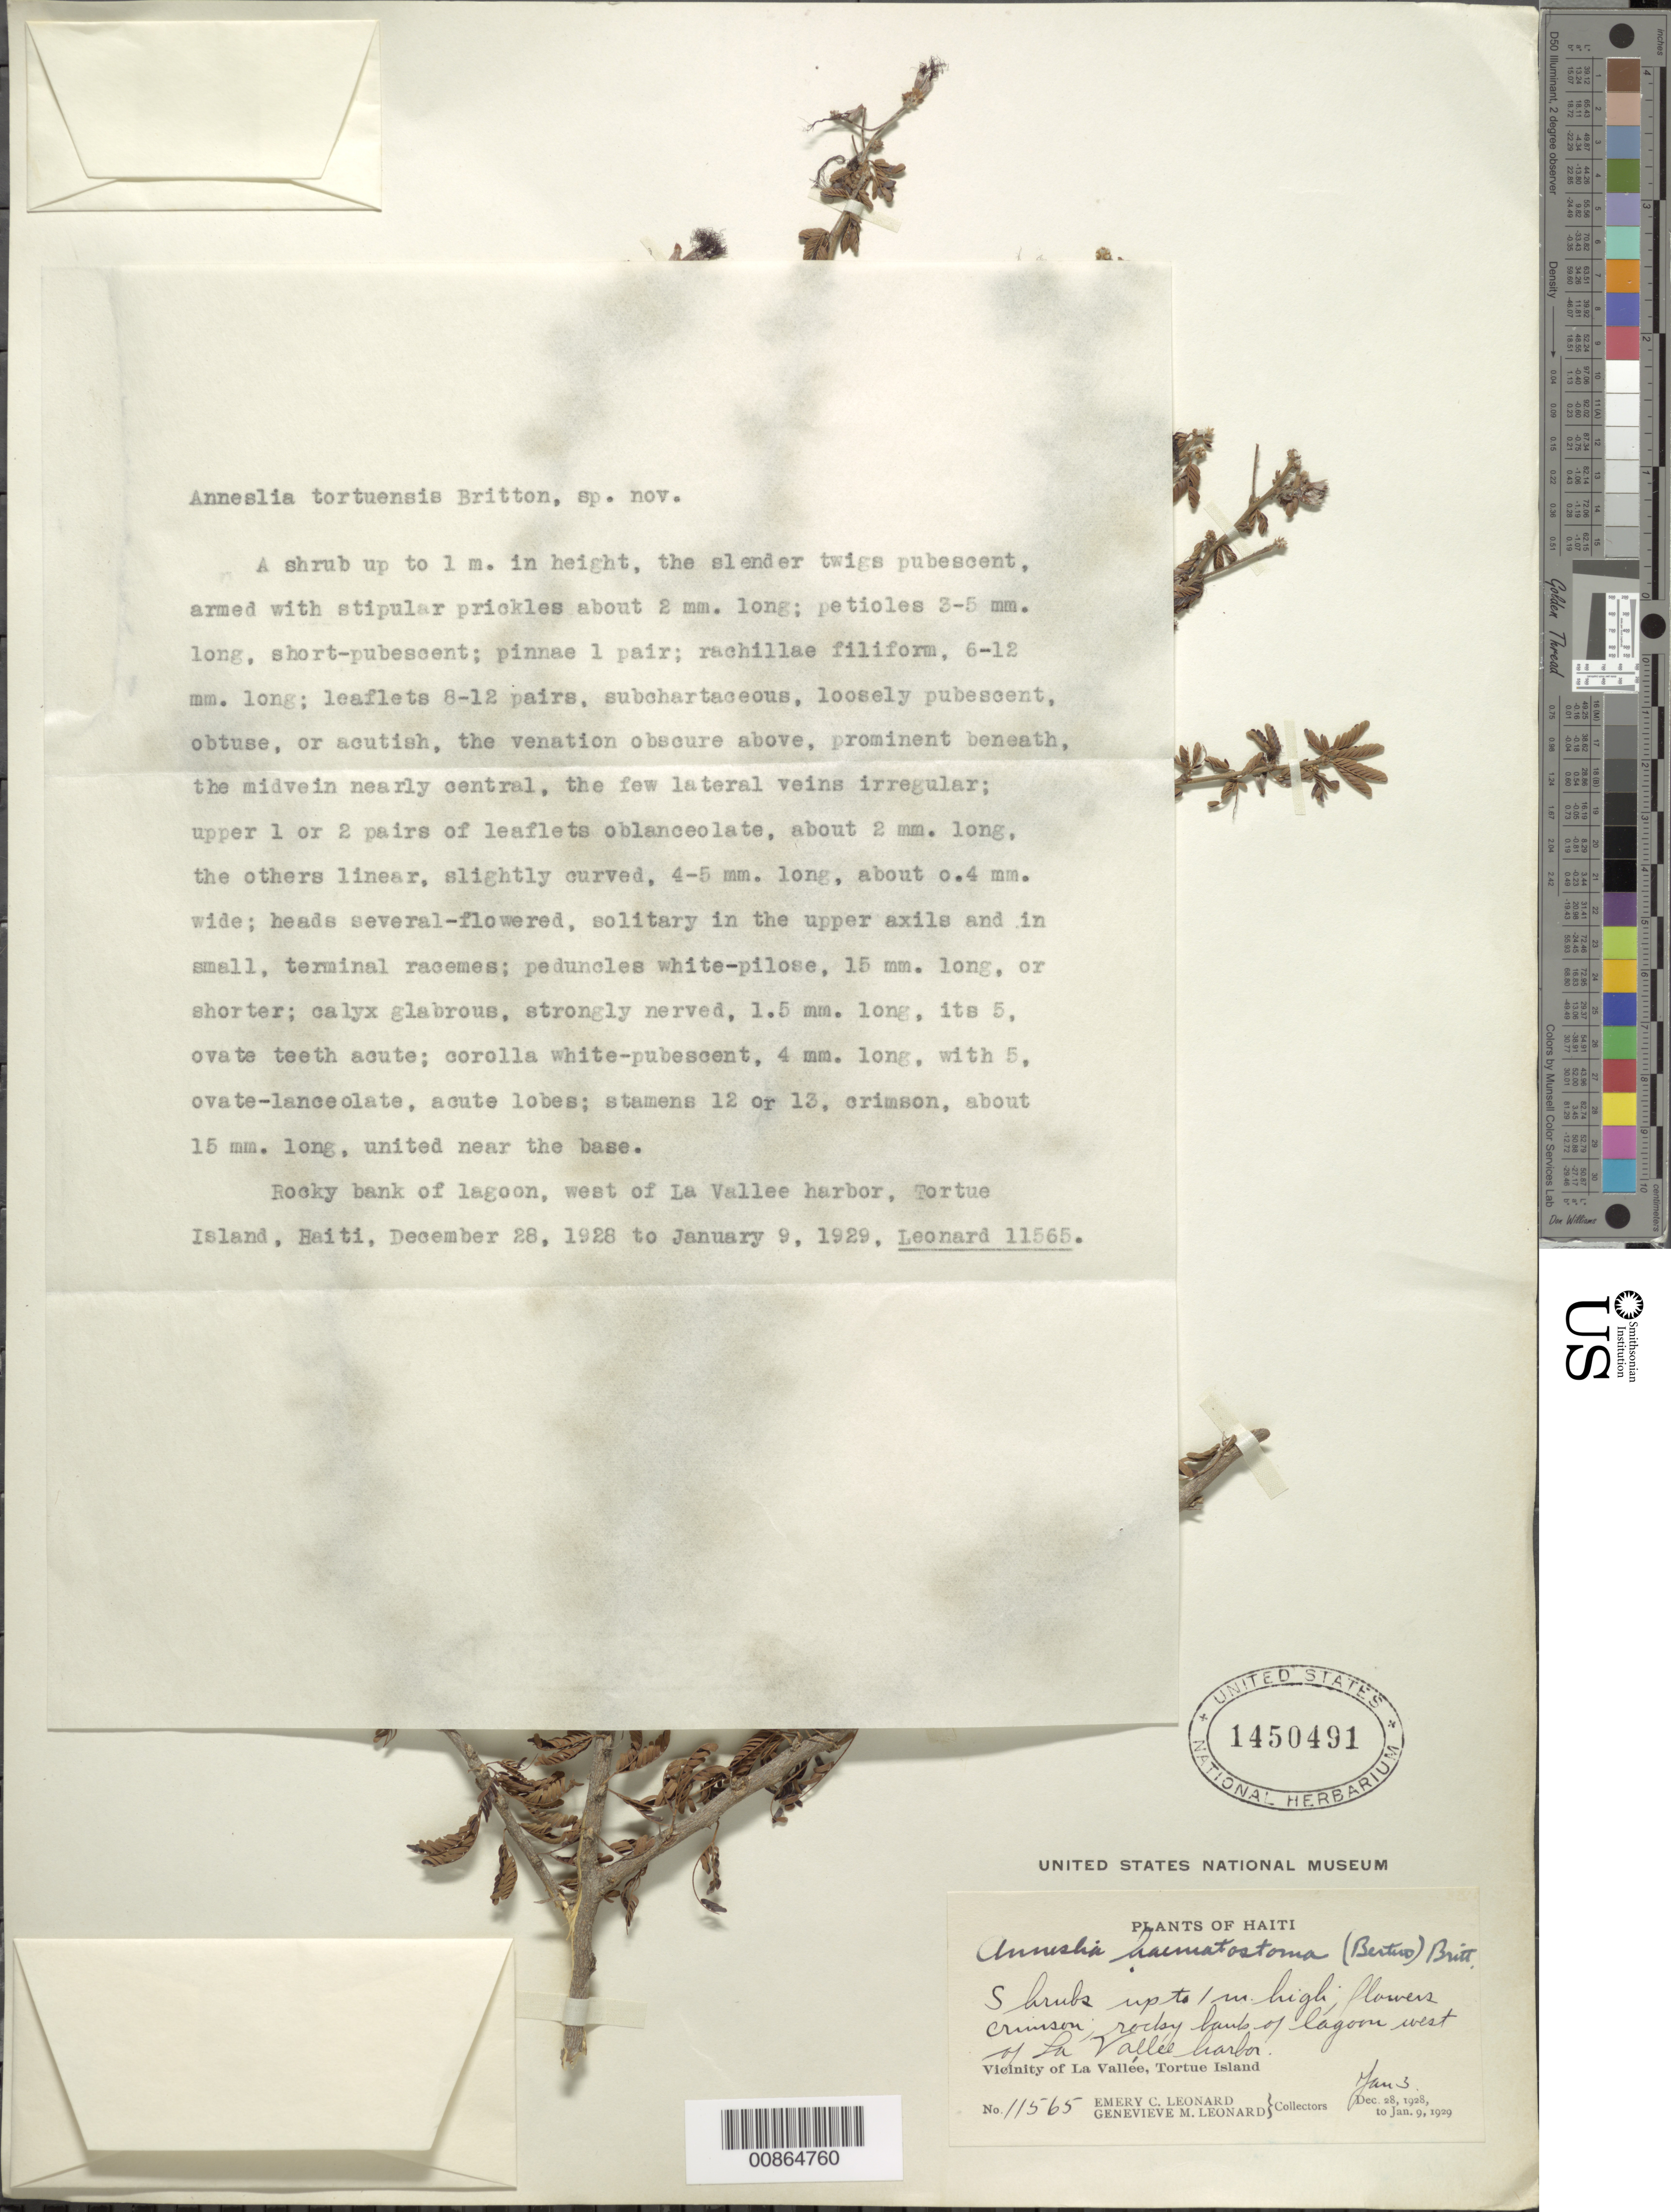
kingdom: Plantae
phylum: Tracheophyta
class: Magnoliopsida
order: Fabales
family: Fabaceae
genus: Calliandra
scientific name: Calliandra haematostoma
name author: (DC.) Urb.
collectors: E. C. Leonard & G. M. Leonard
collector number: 11565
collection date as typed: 03 Jan 1929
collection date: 1929-01-03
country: Haiti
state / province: Nord-Óuest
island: Île de la Tortue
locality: Vicinity of La Vallée, Tortue Island. West of La Vallée harbor.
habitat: Rocky banks of lagoon.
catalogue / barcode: US 1450491